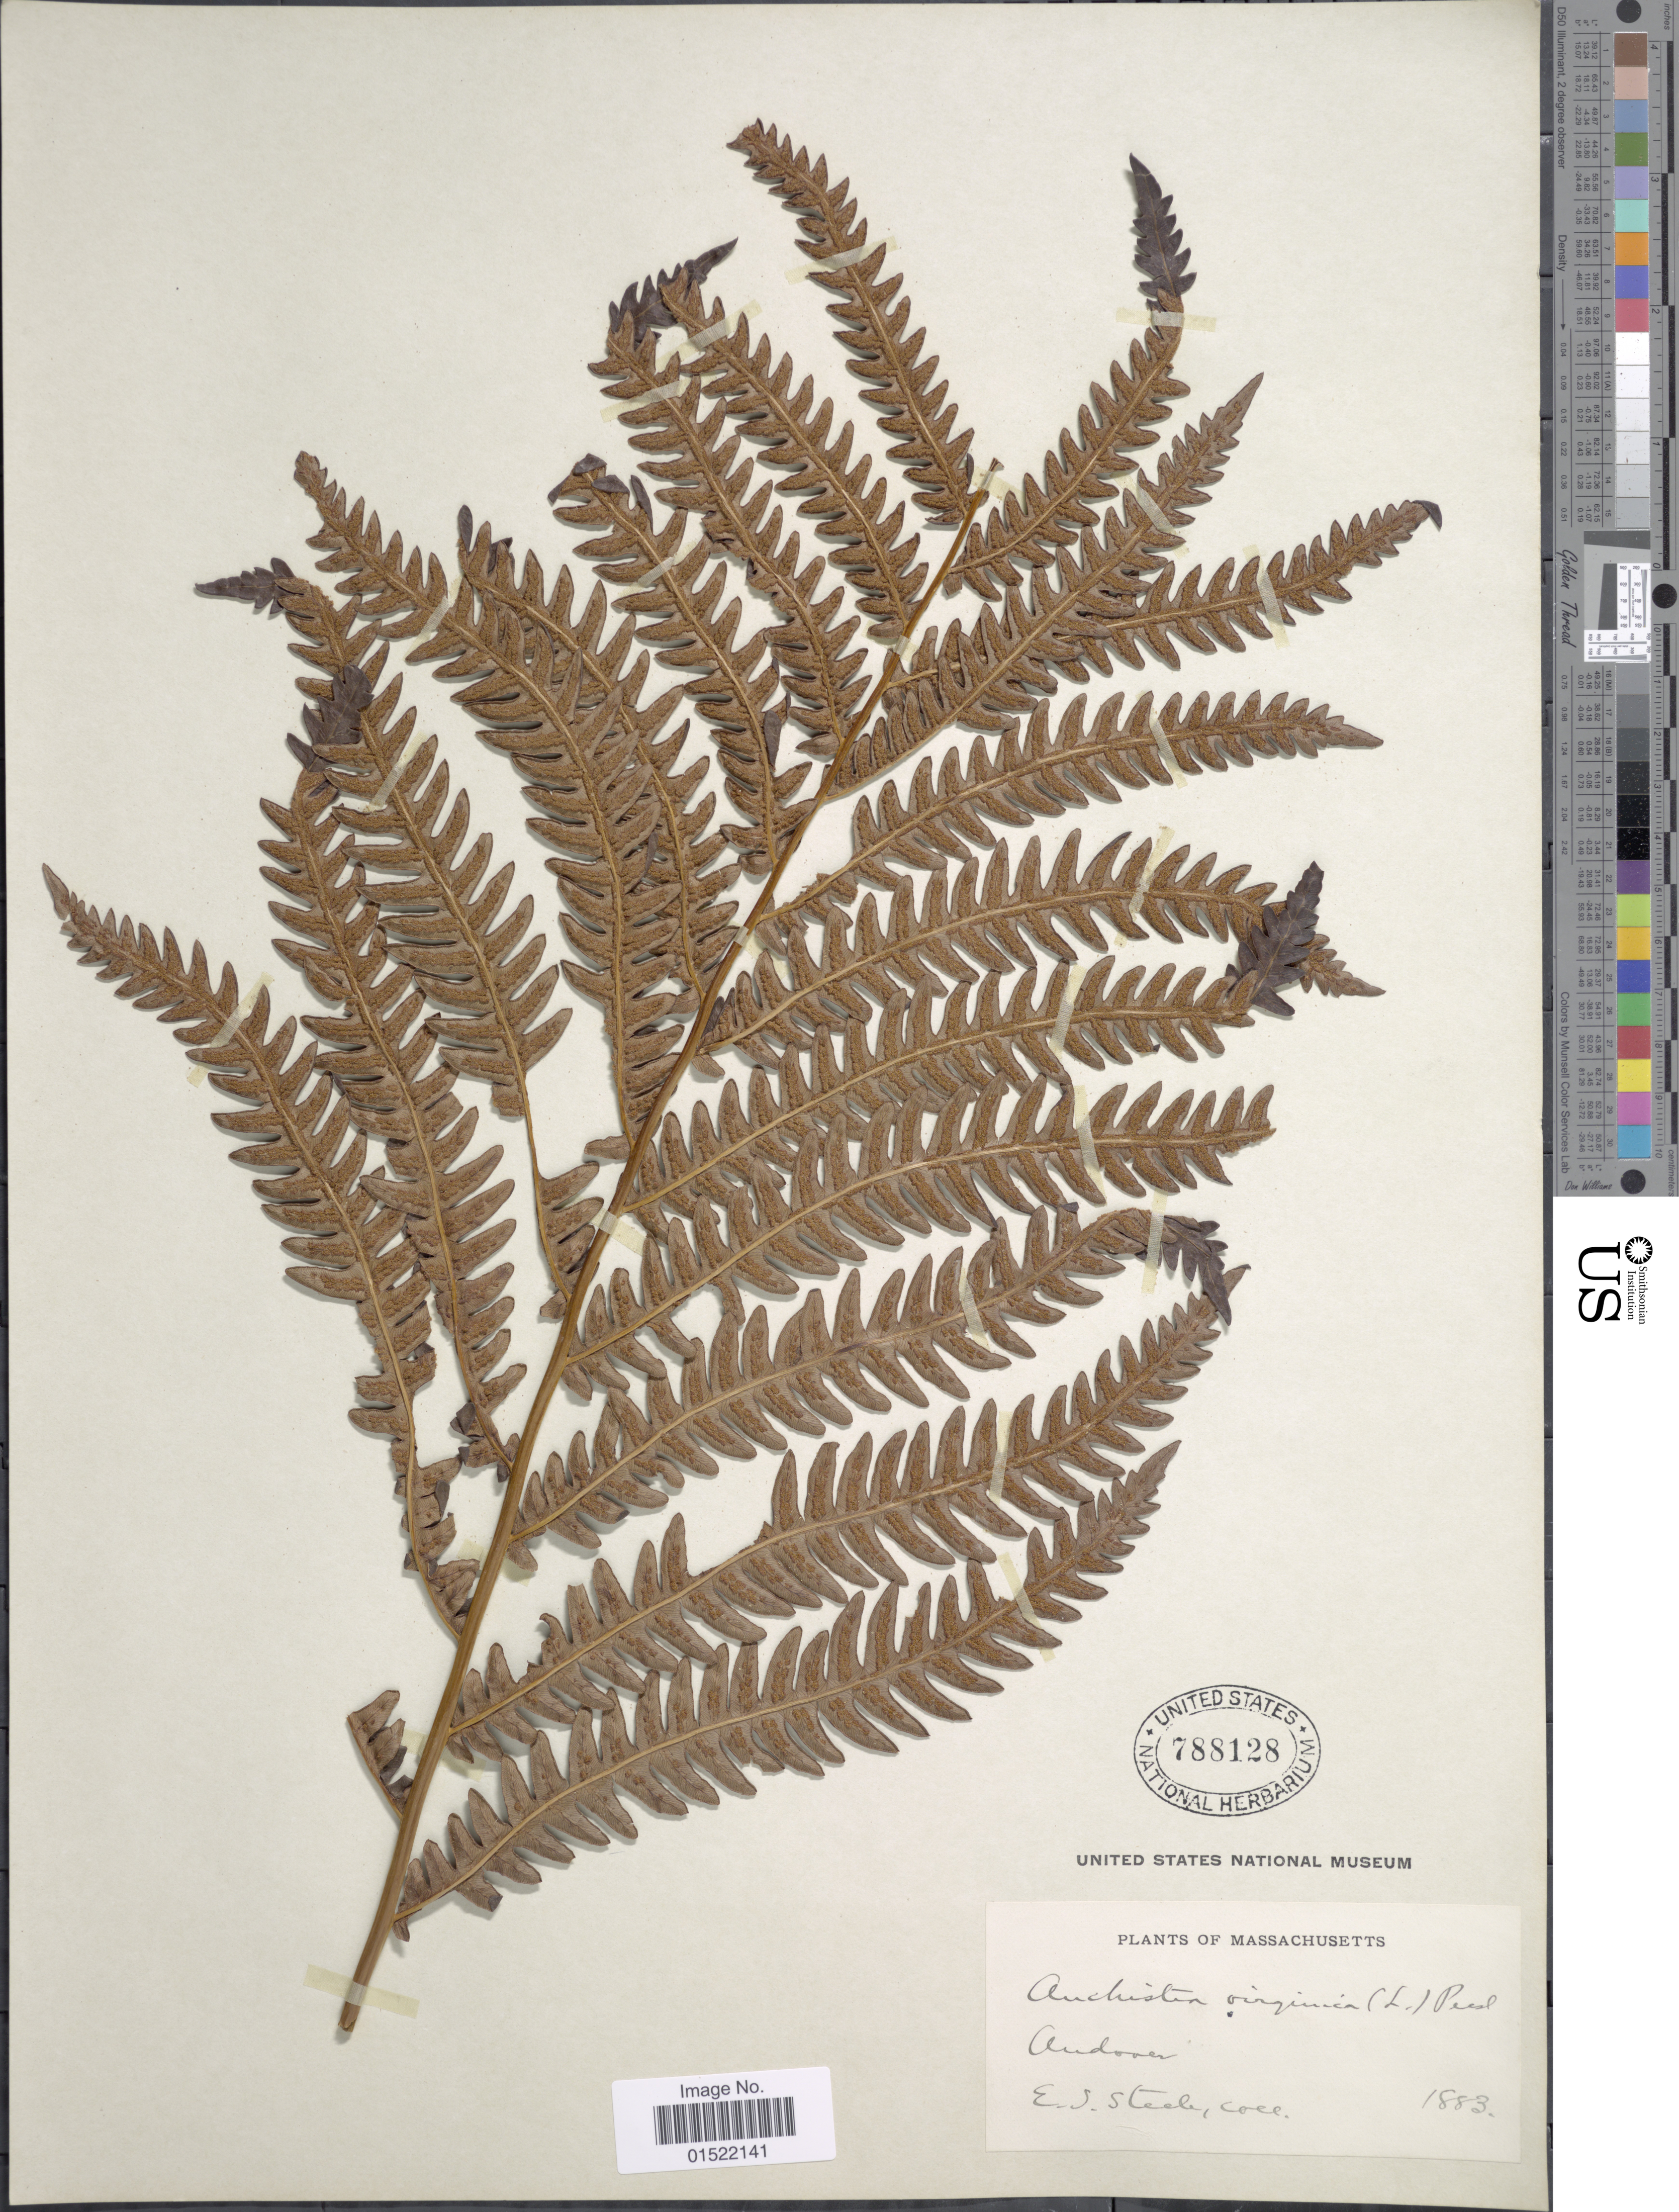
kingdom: Plantae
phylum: Tracheophyta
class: Polypodiopsida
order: Polypodiales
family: Blechnaceae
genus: Woodwardia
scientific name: Woodwardia virginica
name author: (L.) R.M. Sm.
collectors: E. Steele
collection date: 1883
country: United States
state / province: Massachusetts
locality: Andover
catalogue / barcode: US 788128